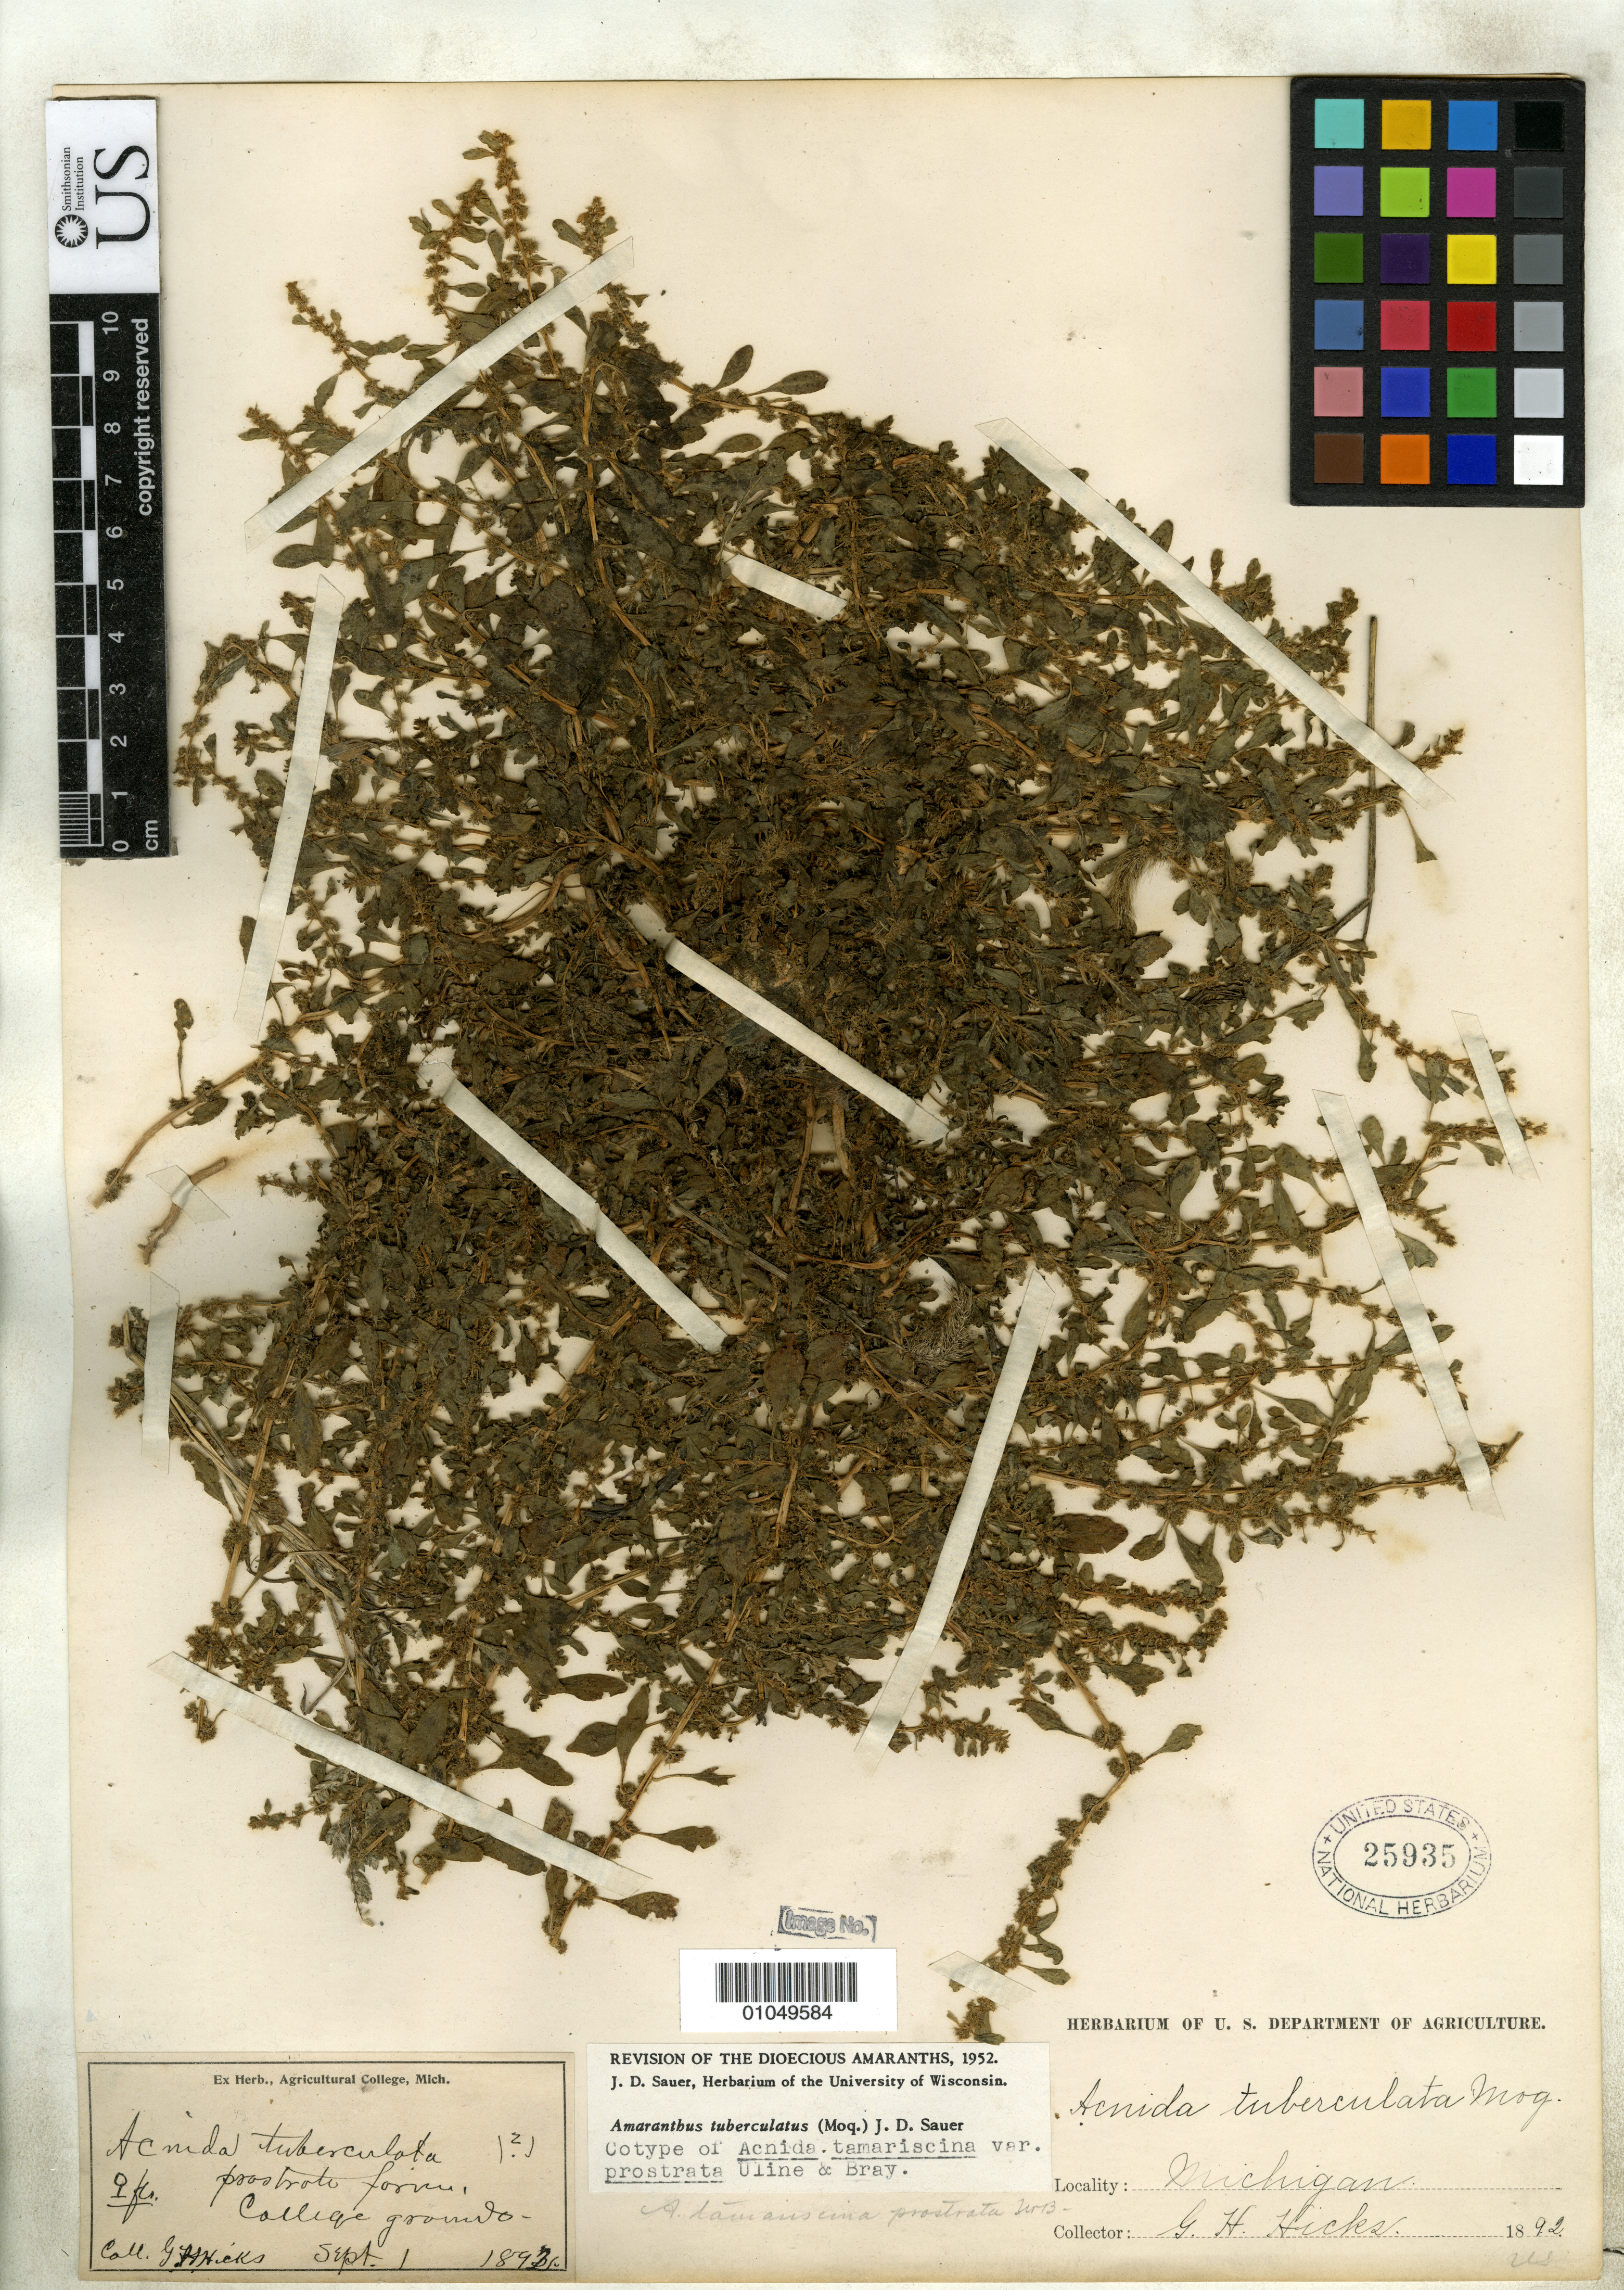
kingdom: Plantae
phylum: Tracheophyta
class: Magnoliopsida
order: Caryophyllales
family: Amaranthaceae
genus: Acnida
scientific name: Acnida tamariscana var. prostrata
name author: Uline & W.L. Bray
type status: Syntype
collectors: G. Hicks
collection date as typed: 01 Sep 1892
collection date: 1892-09-01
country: United States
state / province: Michigan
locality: College grounds.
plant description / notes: Protologue does not cite any specific collections, "Michigan to Dakota, extending as far south as Missouri".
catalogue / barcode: US 25934